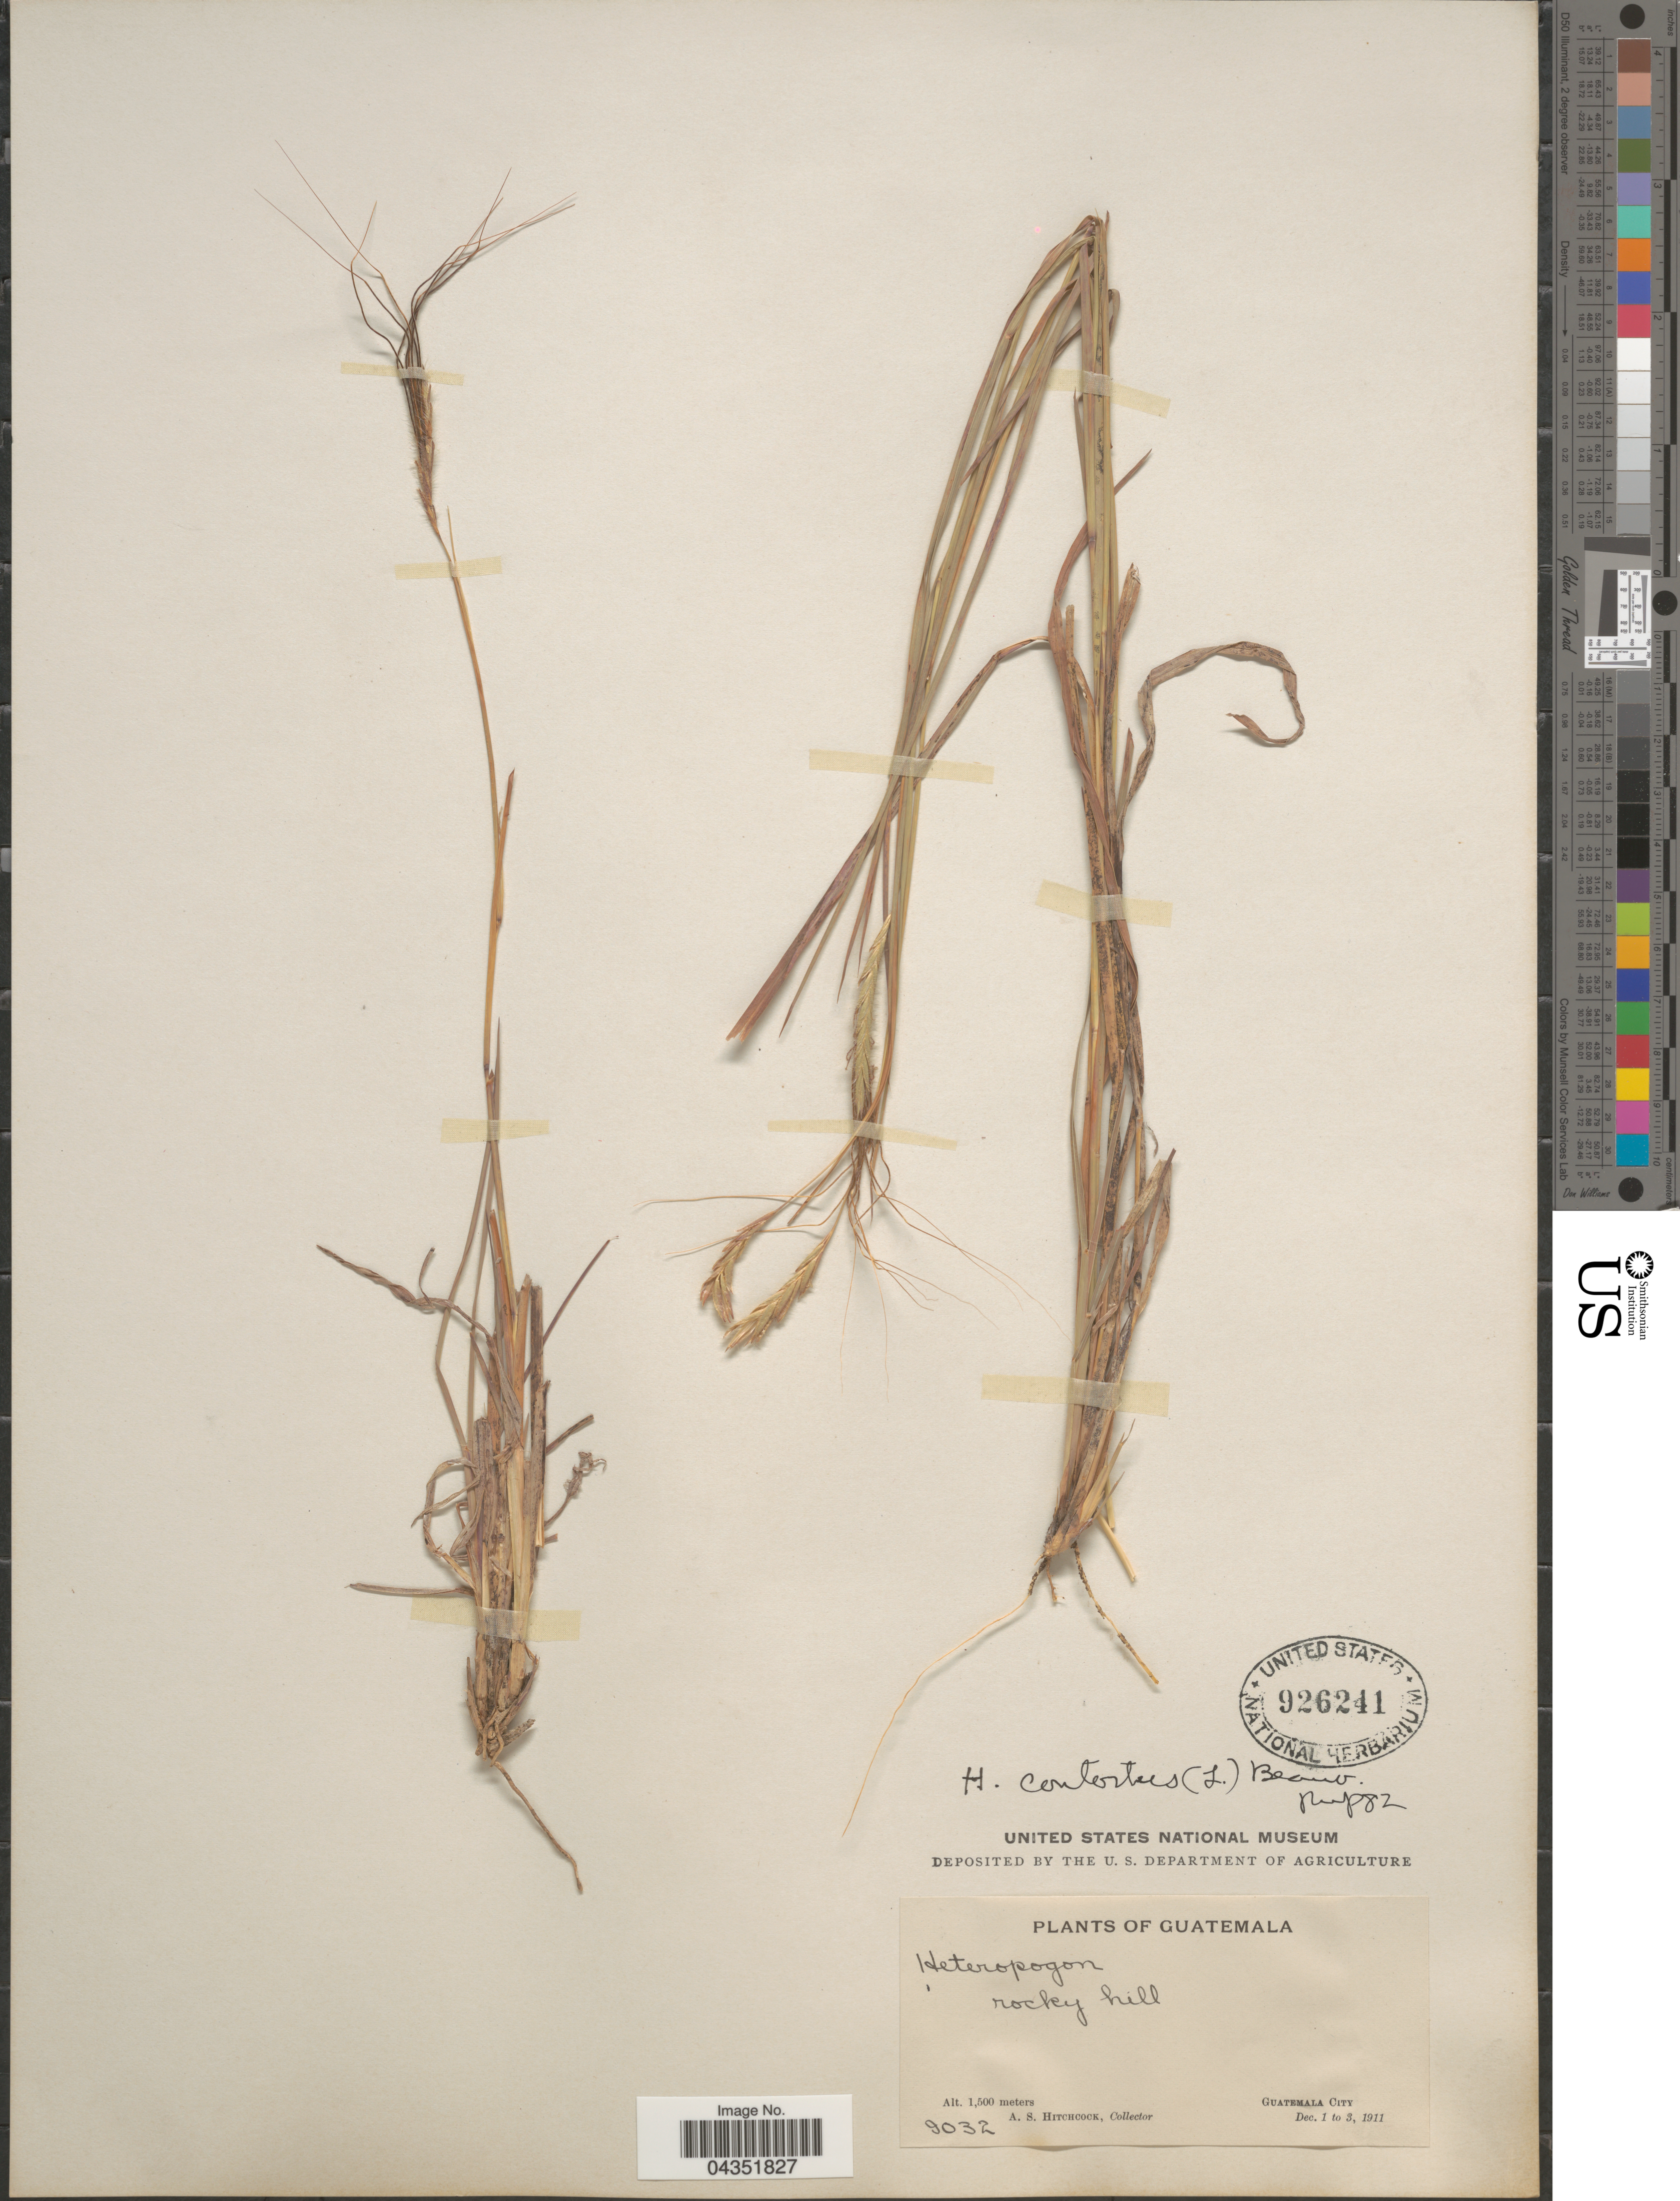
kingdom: Plantae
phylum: Tracheophyta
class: Liliopsida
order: Poales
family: Poaceae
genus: Heteropogon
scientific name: Heteropogon melanocarpus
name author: (Elliott) Benth.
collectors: A. S. Hitchcock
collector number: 9032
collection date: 1911-12-01/1911-12-03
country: Guatemala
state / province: Guatemala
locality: Rocky hill. Guatemala City.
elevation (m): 1500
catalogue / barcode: US 926241